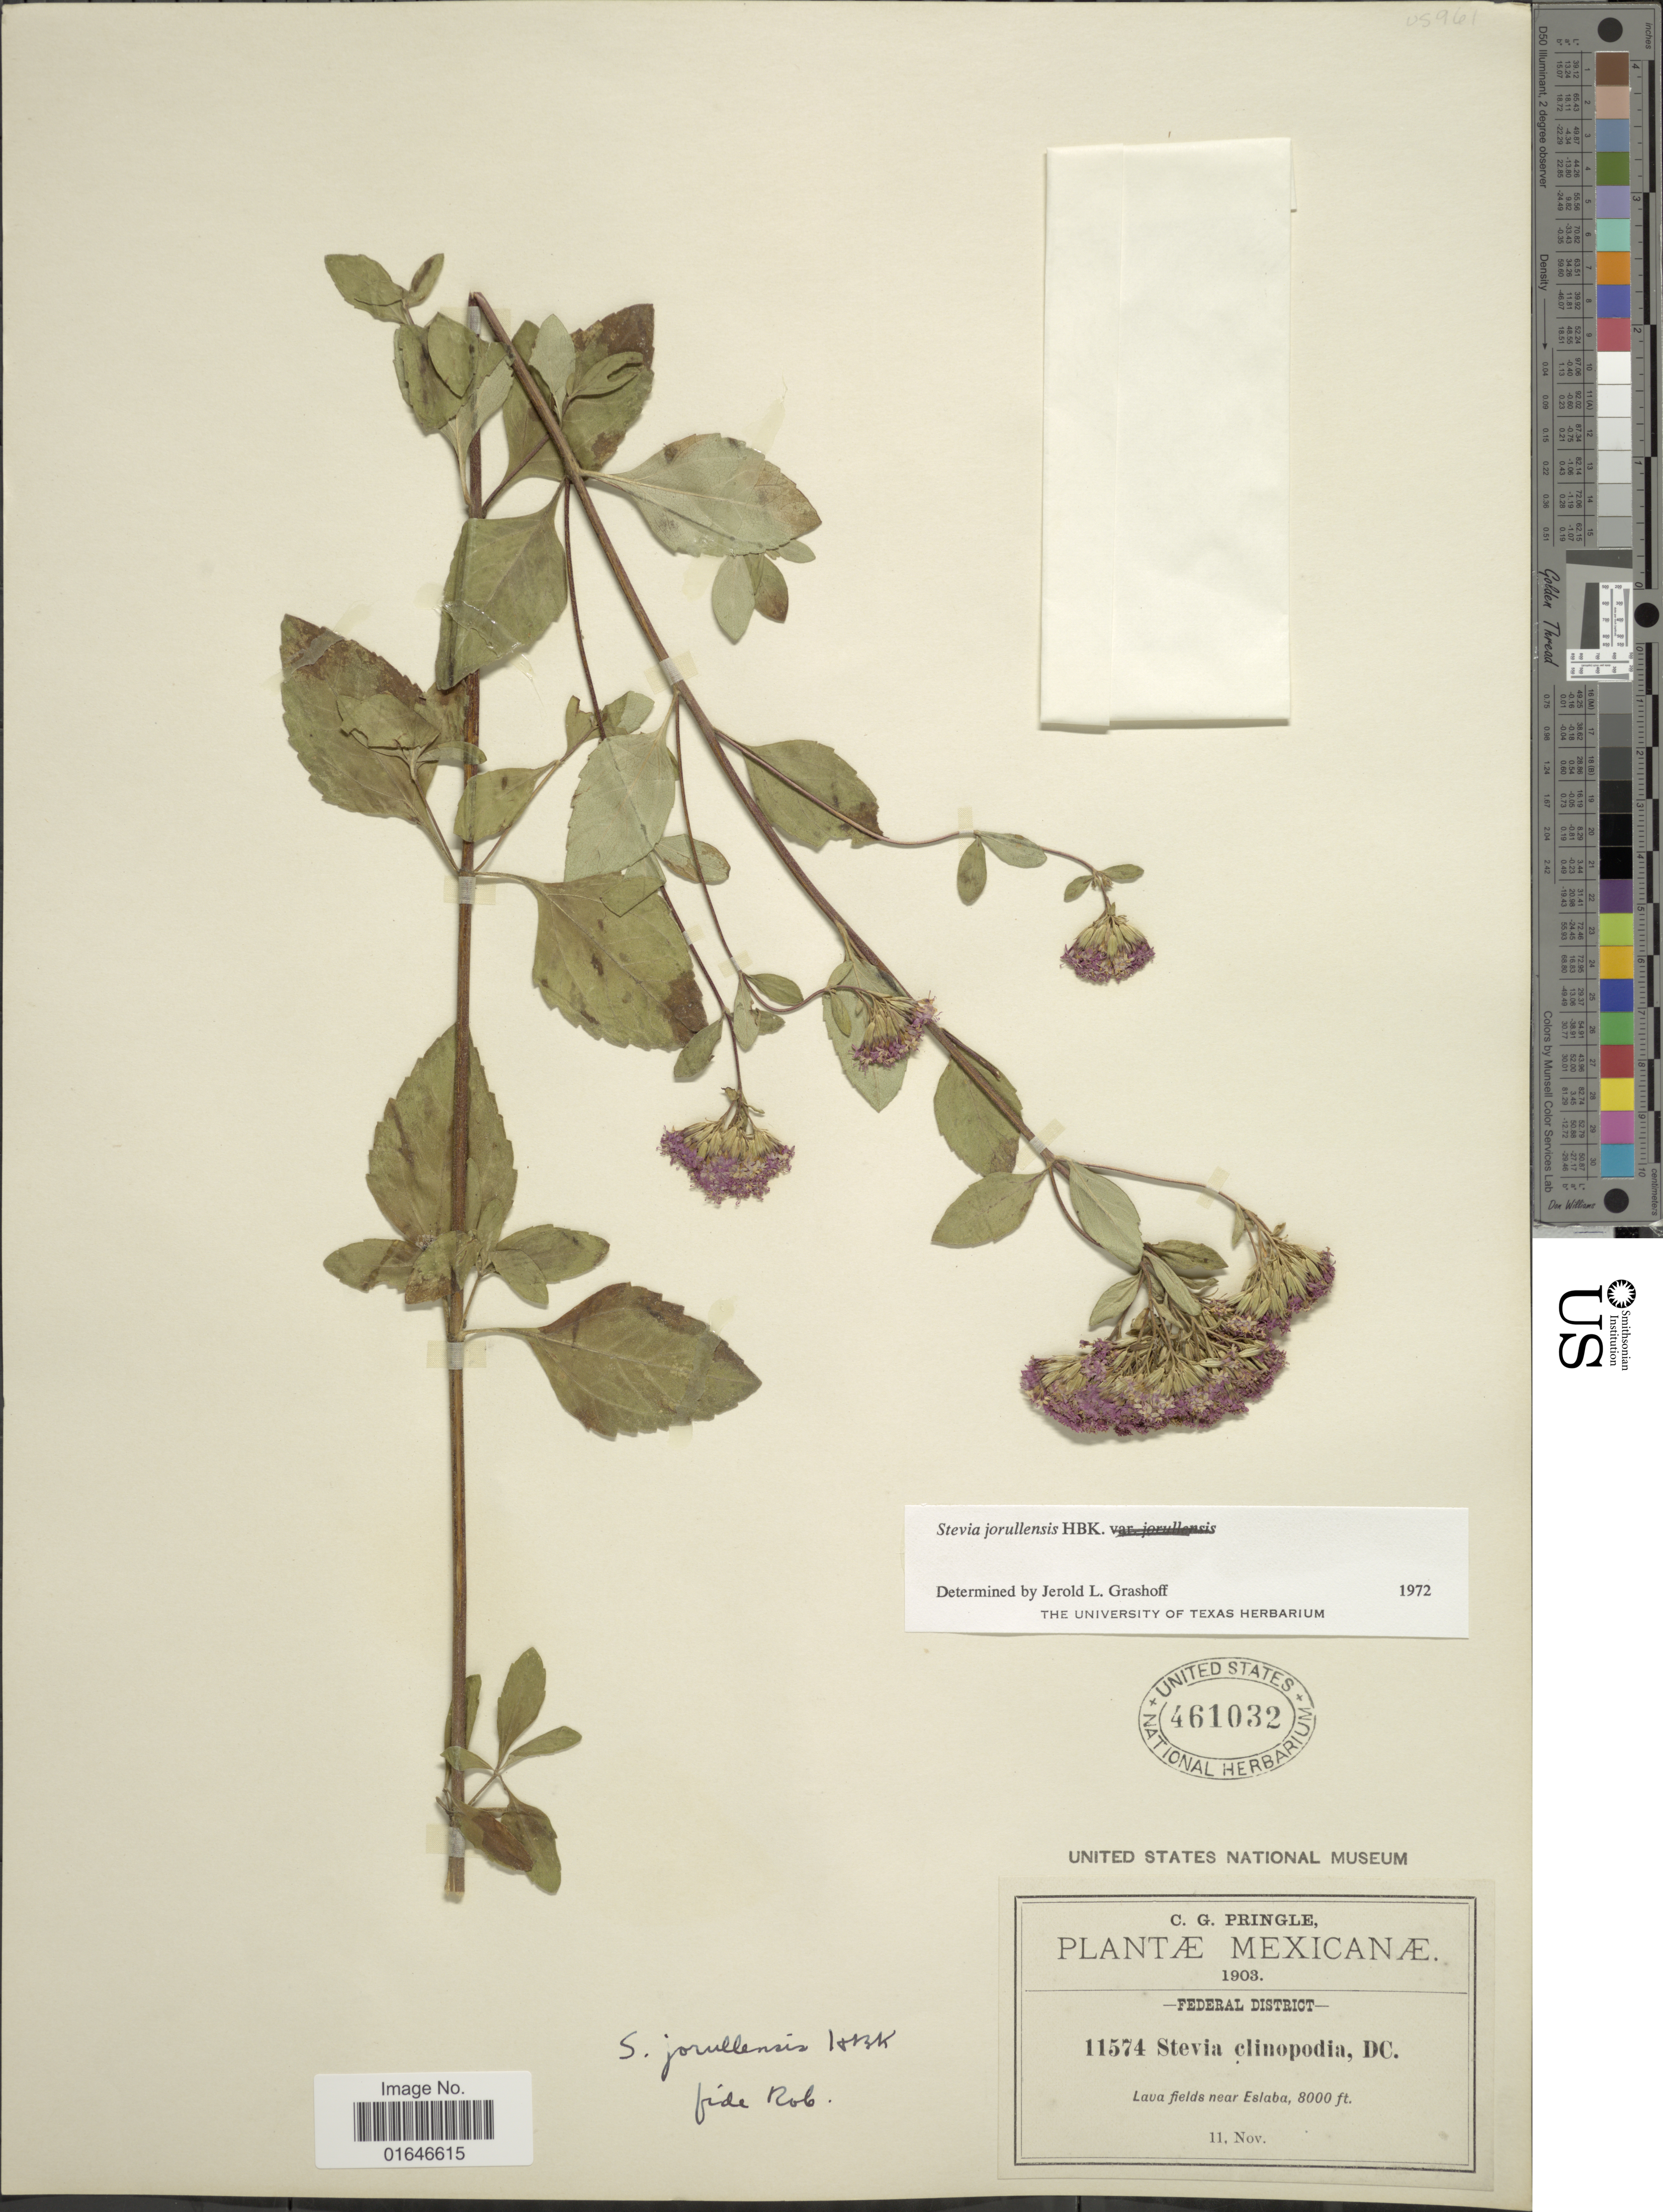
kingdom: Plantae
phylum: Tracheophyta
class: Magnoliopsida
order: Asterales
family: Asteraceae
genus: Stevia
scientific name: Stevia jorullensis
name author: Kunth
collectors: C. Prinlge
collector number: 11574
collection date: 1903-11-11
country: Mexico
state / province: Distrito Federal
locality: Federal District, Lava Field near Eslaba.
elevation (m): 2438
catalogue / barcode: US 461032